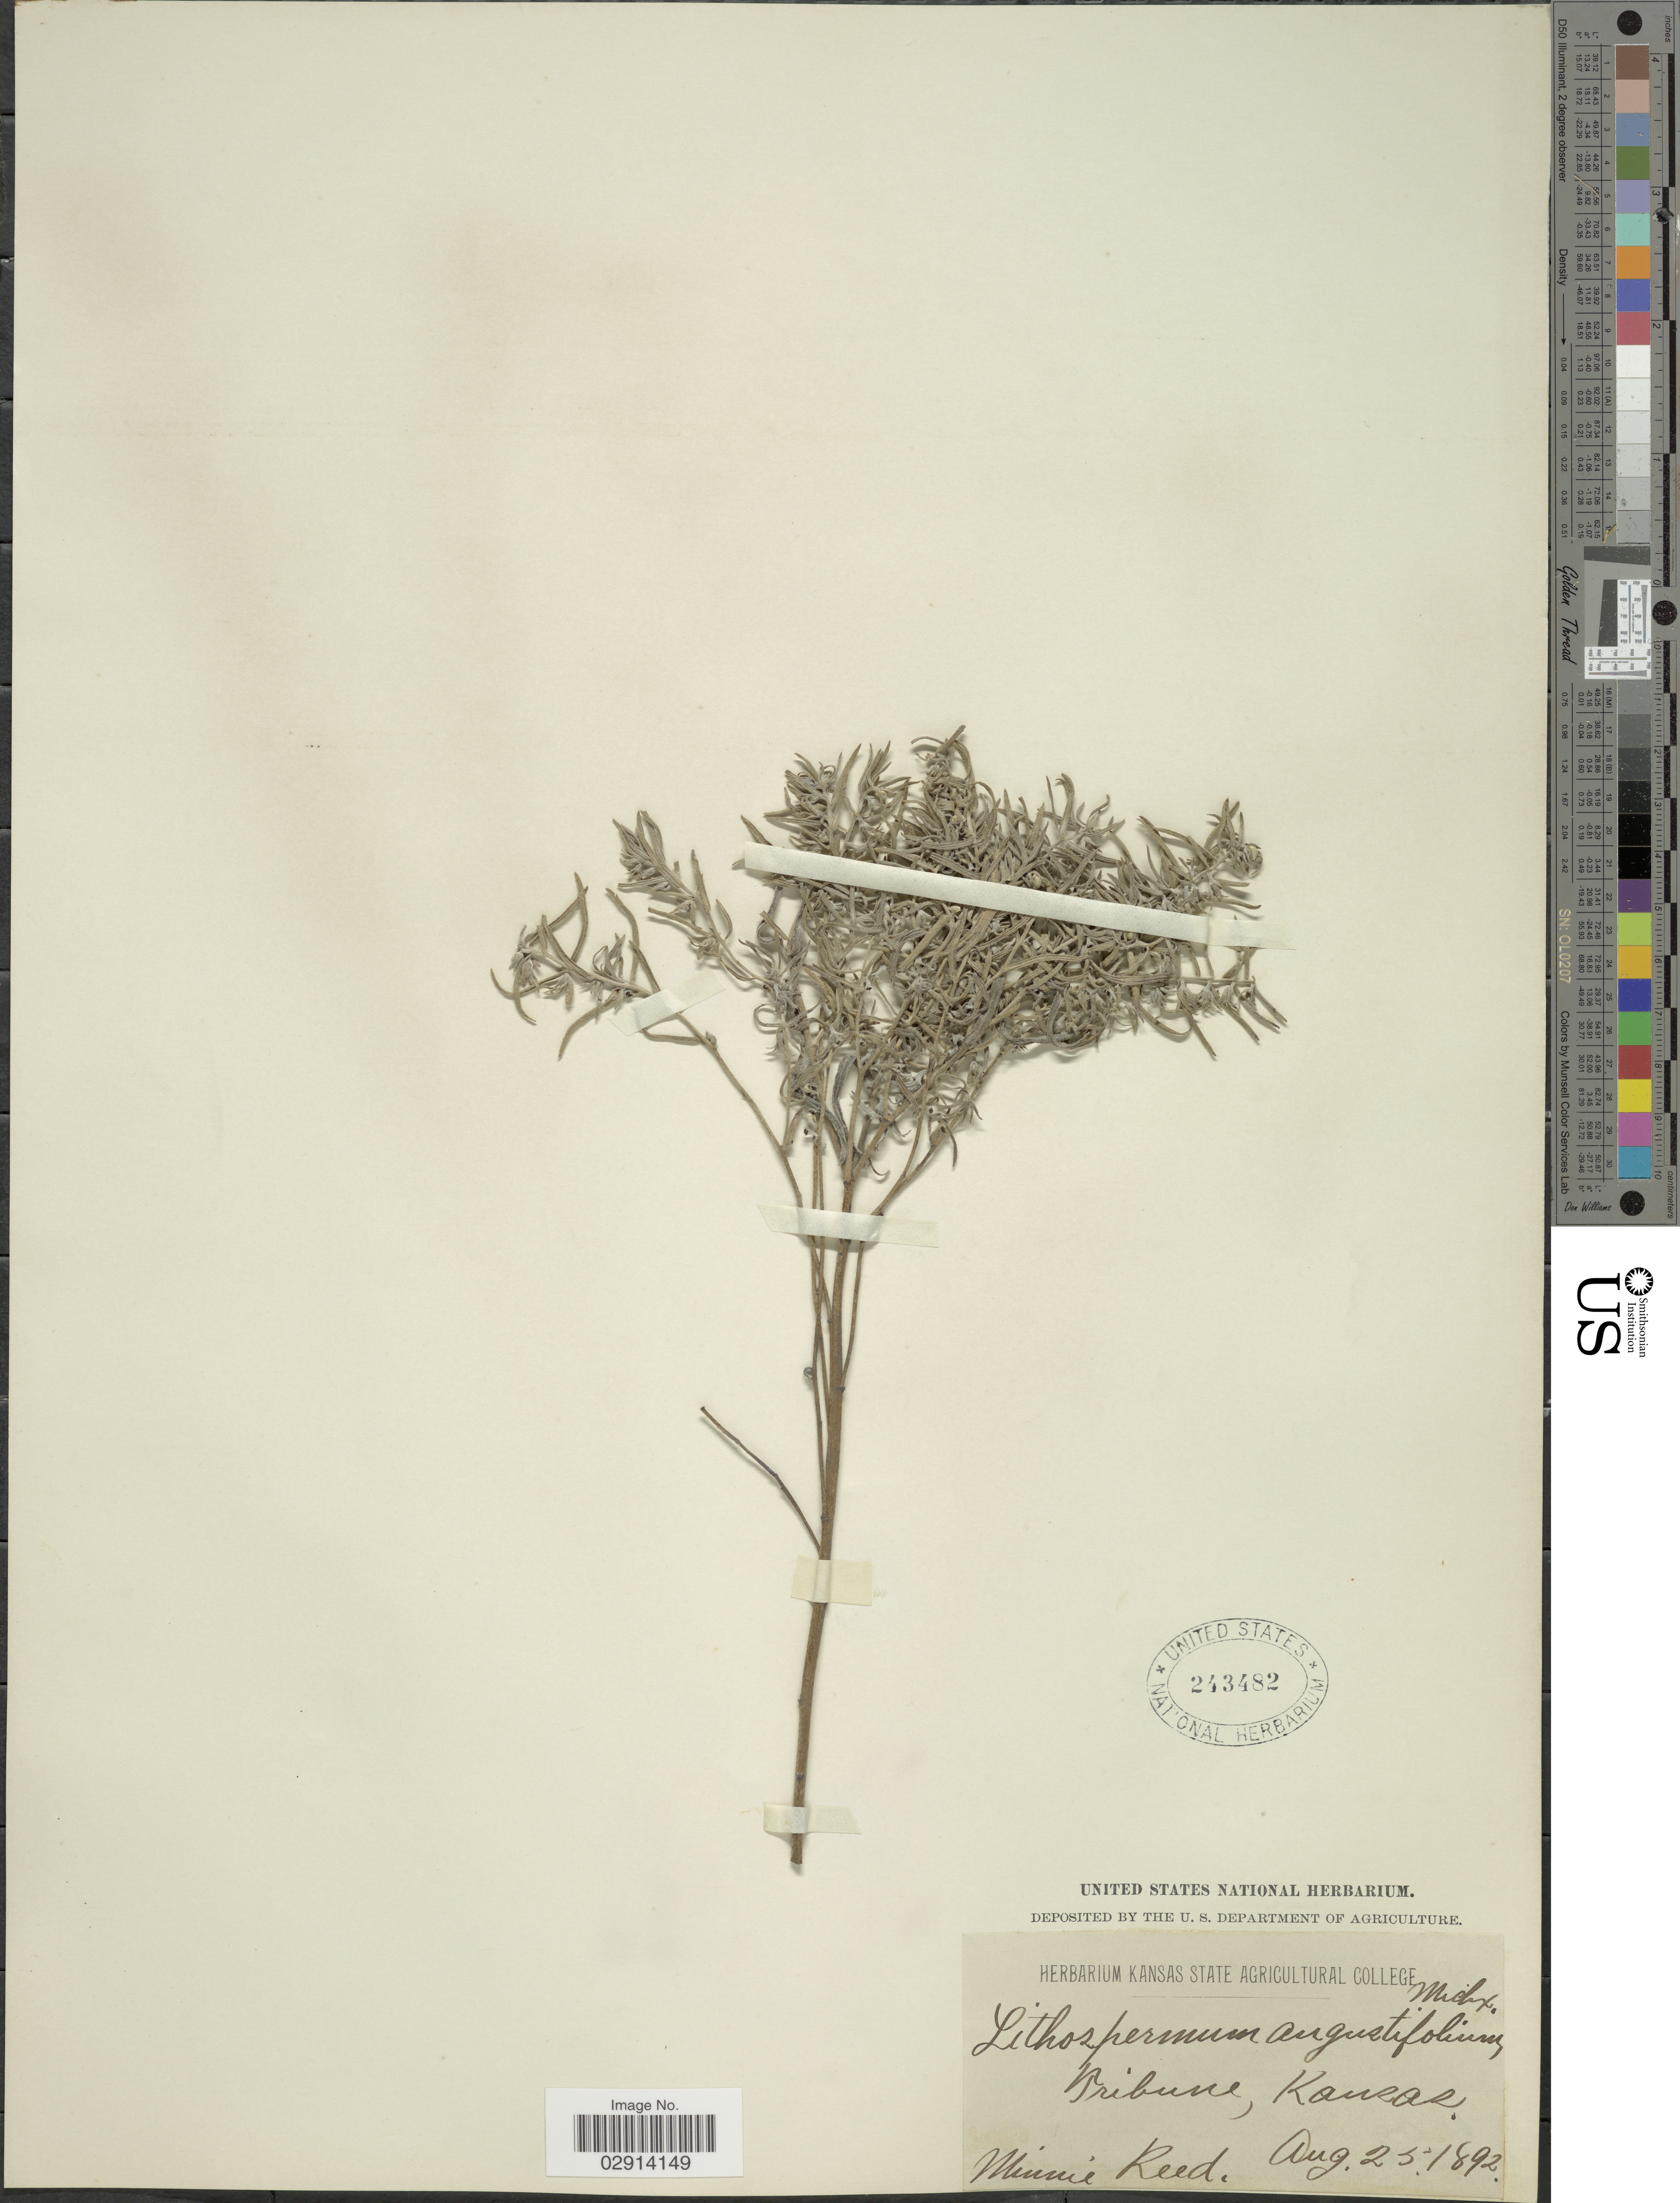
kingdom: Plantae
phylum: Tracheophyta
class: Magnoliopsida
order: Boraginales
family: Boraginaceae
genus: Lithospermum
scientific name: Lithospermum incisum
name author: Lehm.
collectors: M. Reed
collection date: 1892-08-25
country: United States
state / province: Kansas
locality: Tribune, Kansas.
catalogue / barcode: US 243482